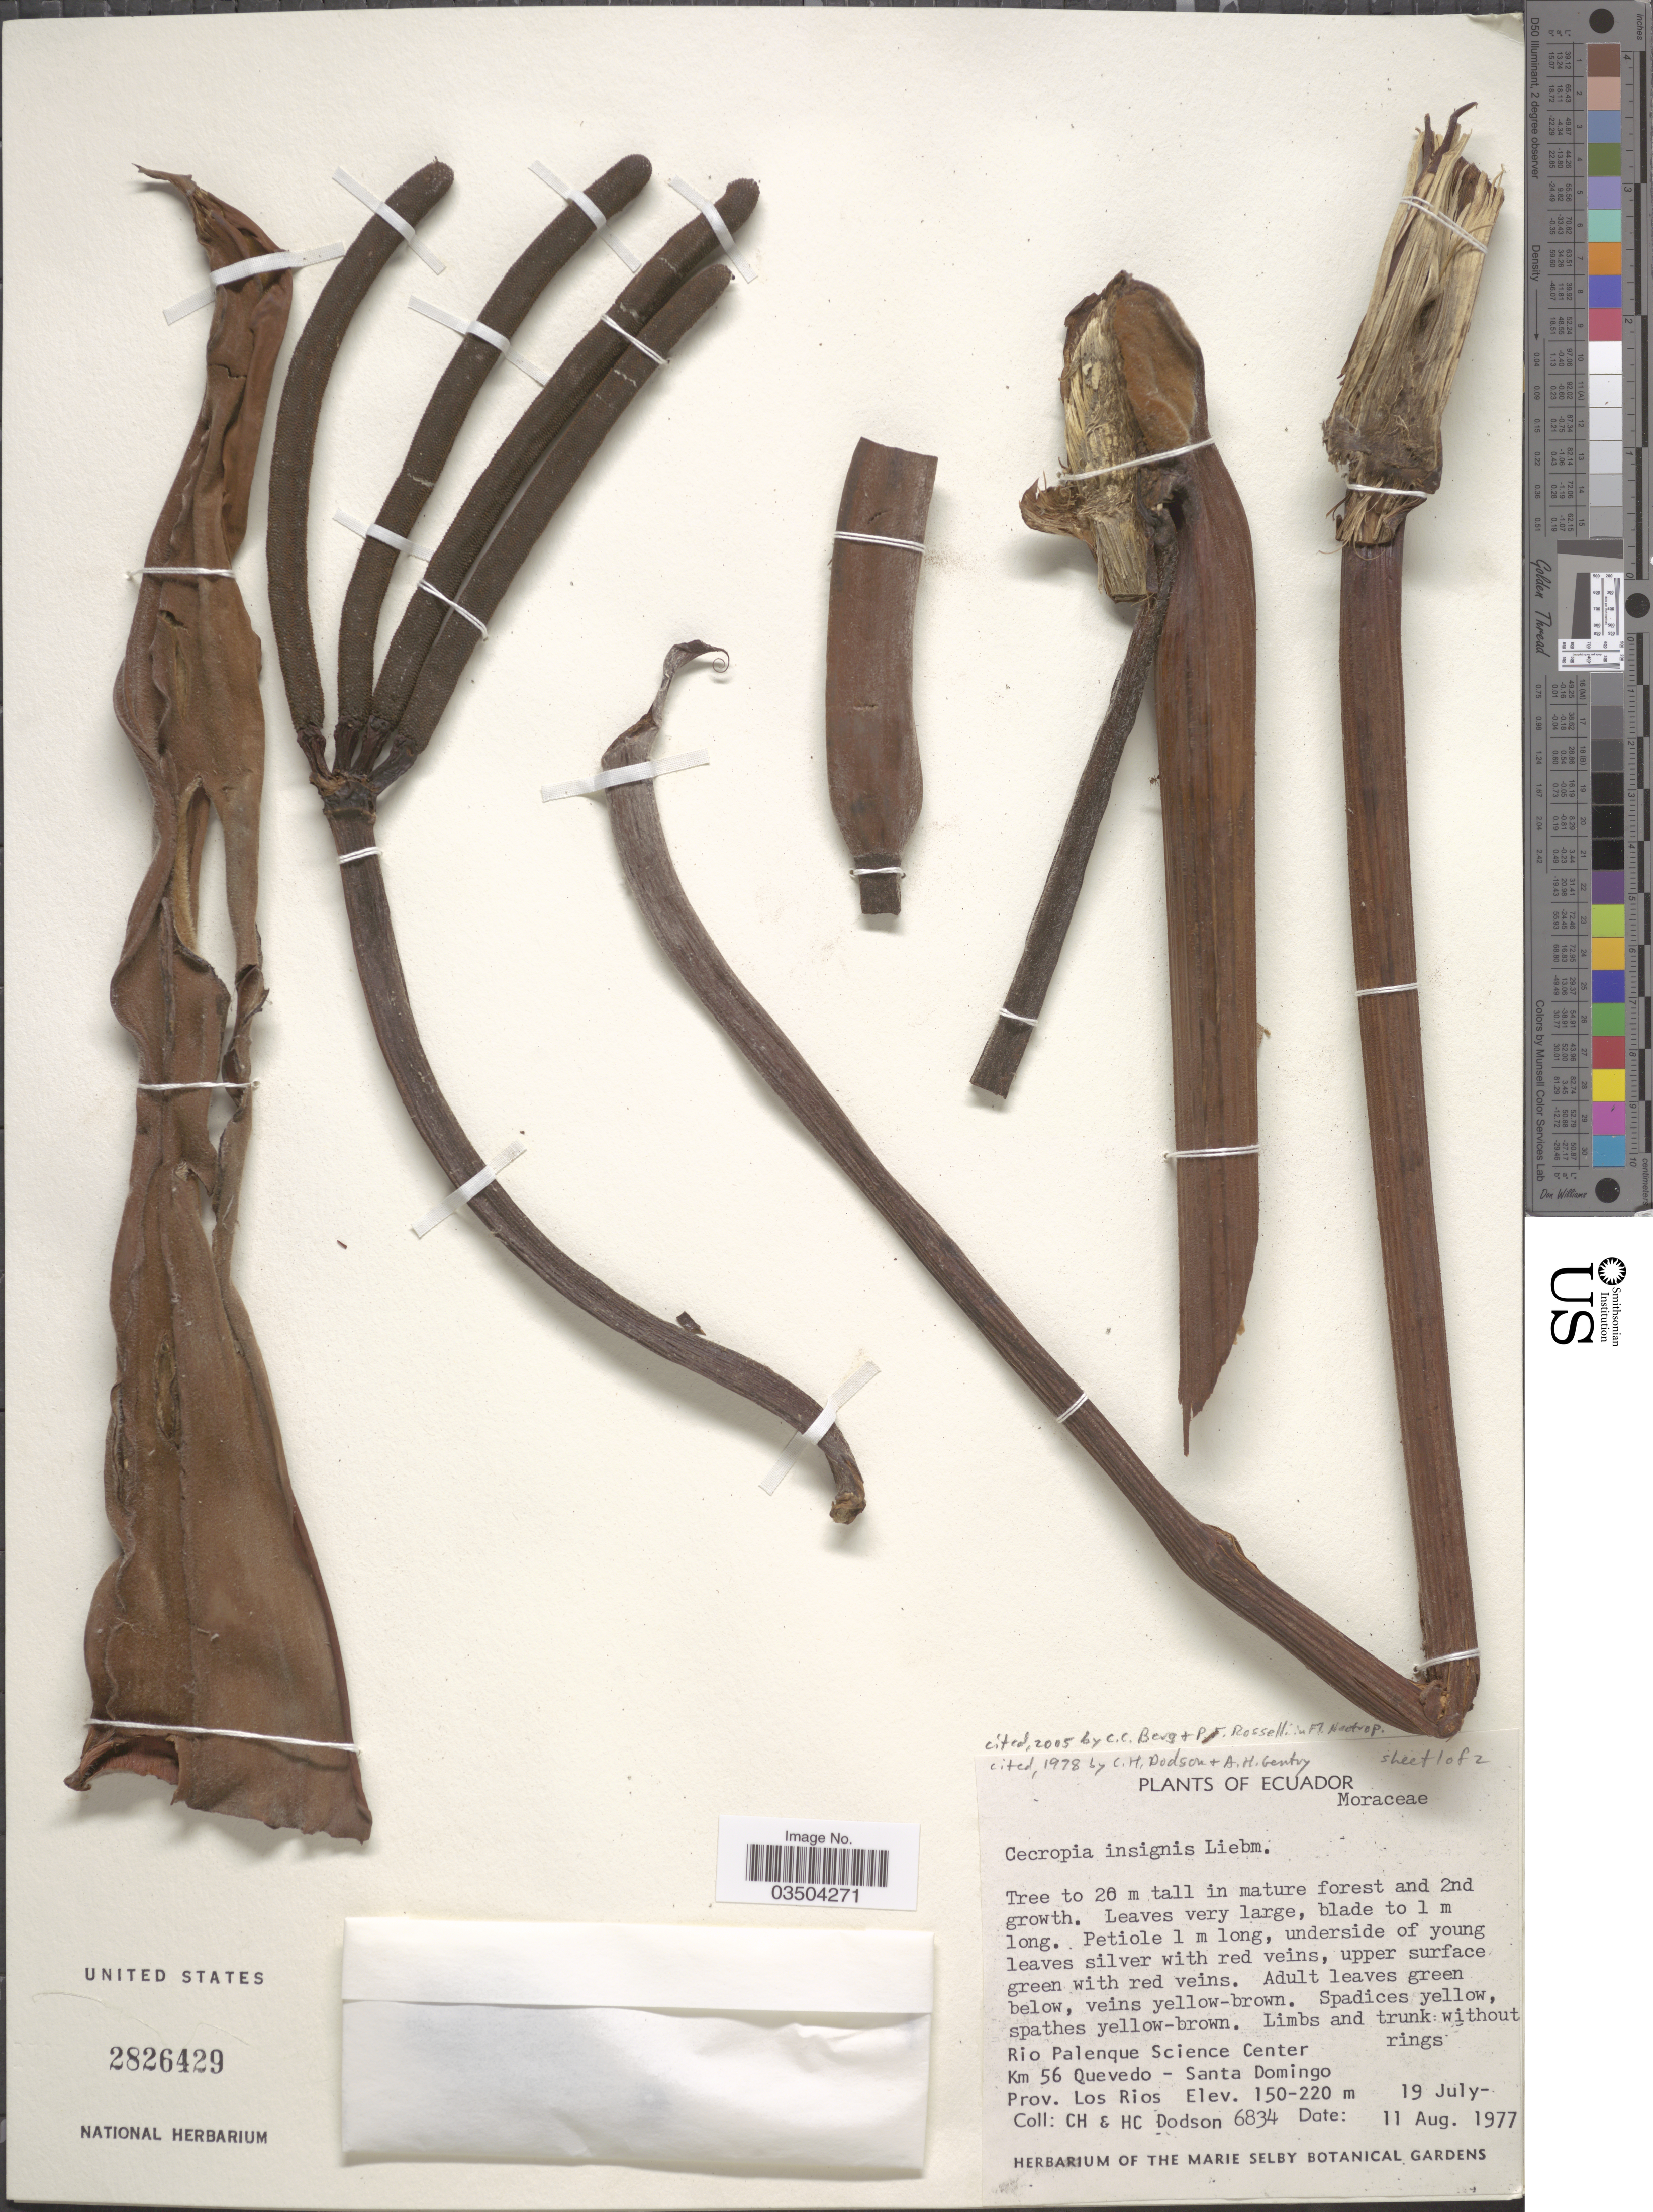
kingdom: Plantae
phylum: Tracheophyta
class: Magnoliopsida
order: Rosales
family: Urticaceae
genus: Cecropia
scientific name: Cecropia insignis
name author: Liebm.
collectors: C. H. Dodson & H. C. Dodson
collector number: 6834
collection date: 1977-07-19/1977-08-11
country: Ecuador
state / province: Los Ríos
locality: Rio Palenque Science Center. Km 56 Quevedo - Santo Domingo.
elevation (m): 150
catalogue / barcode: US 2826429